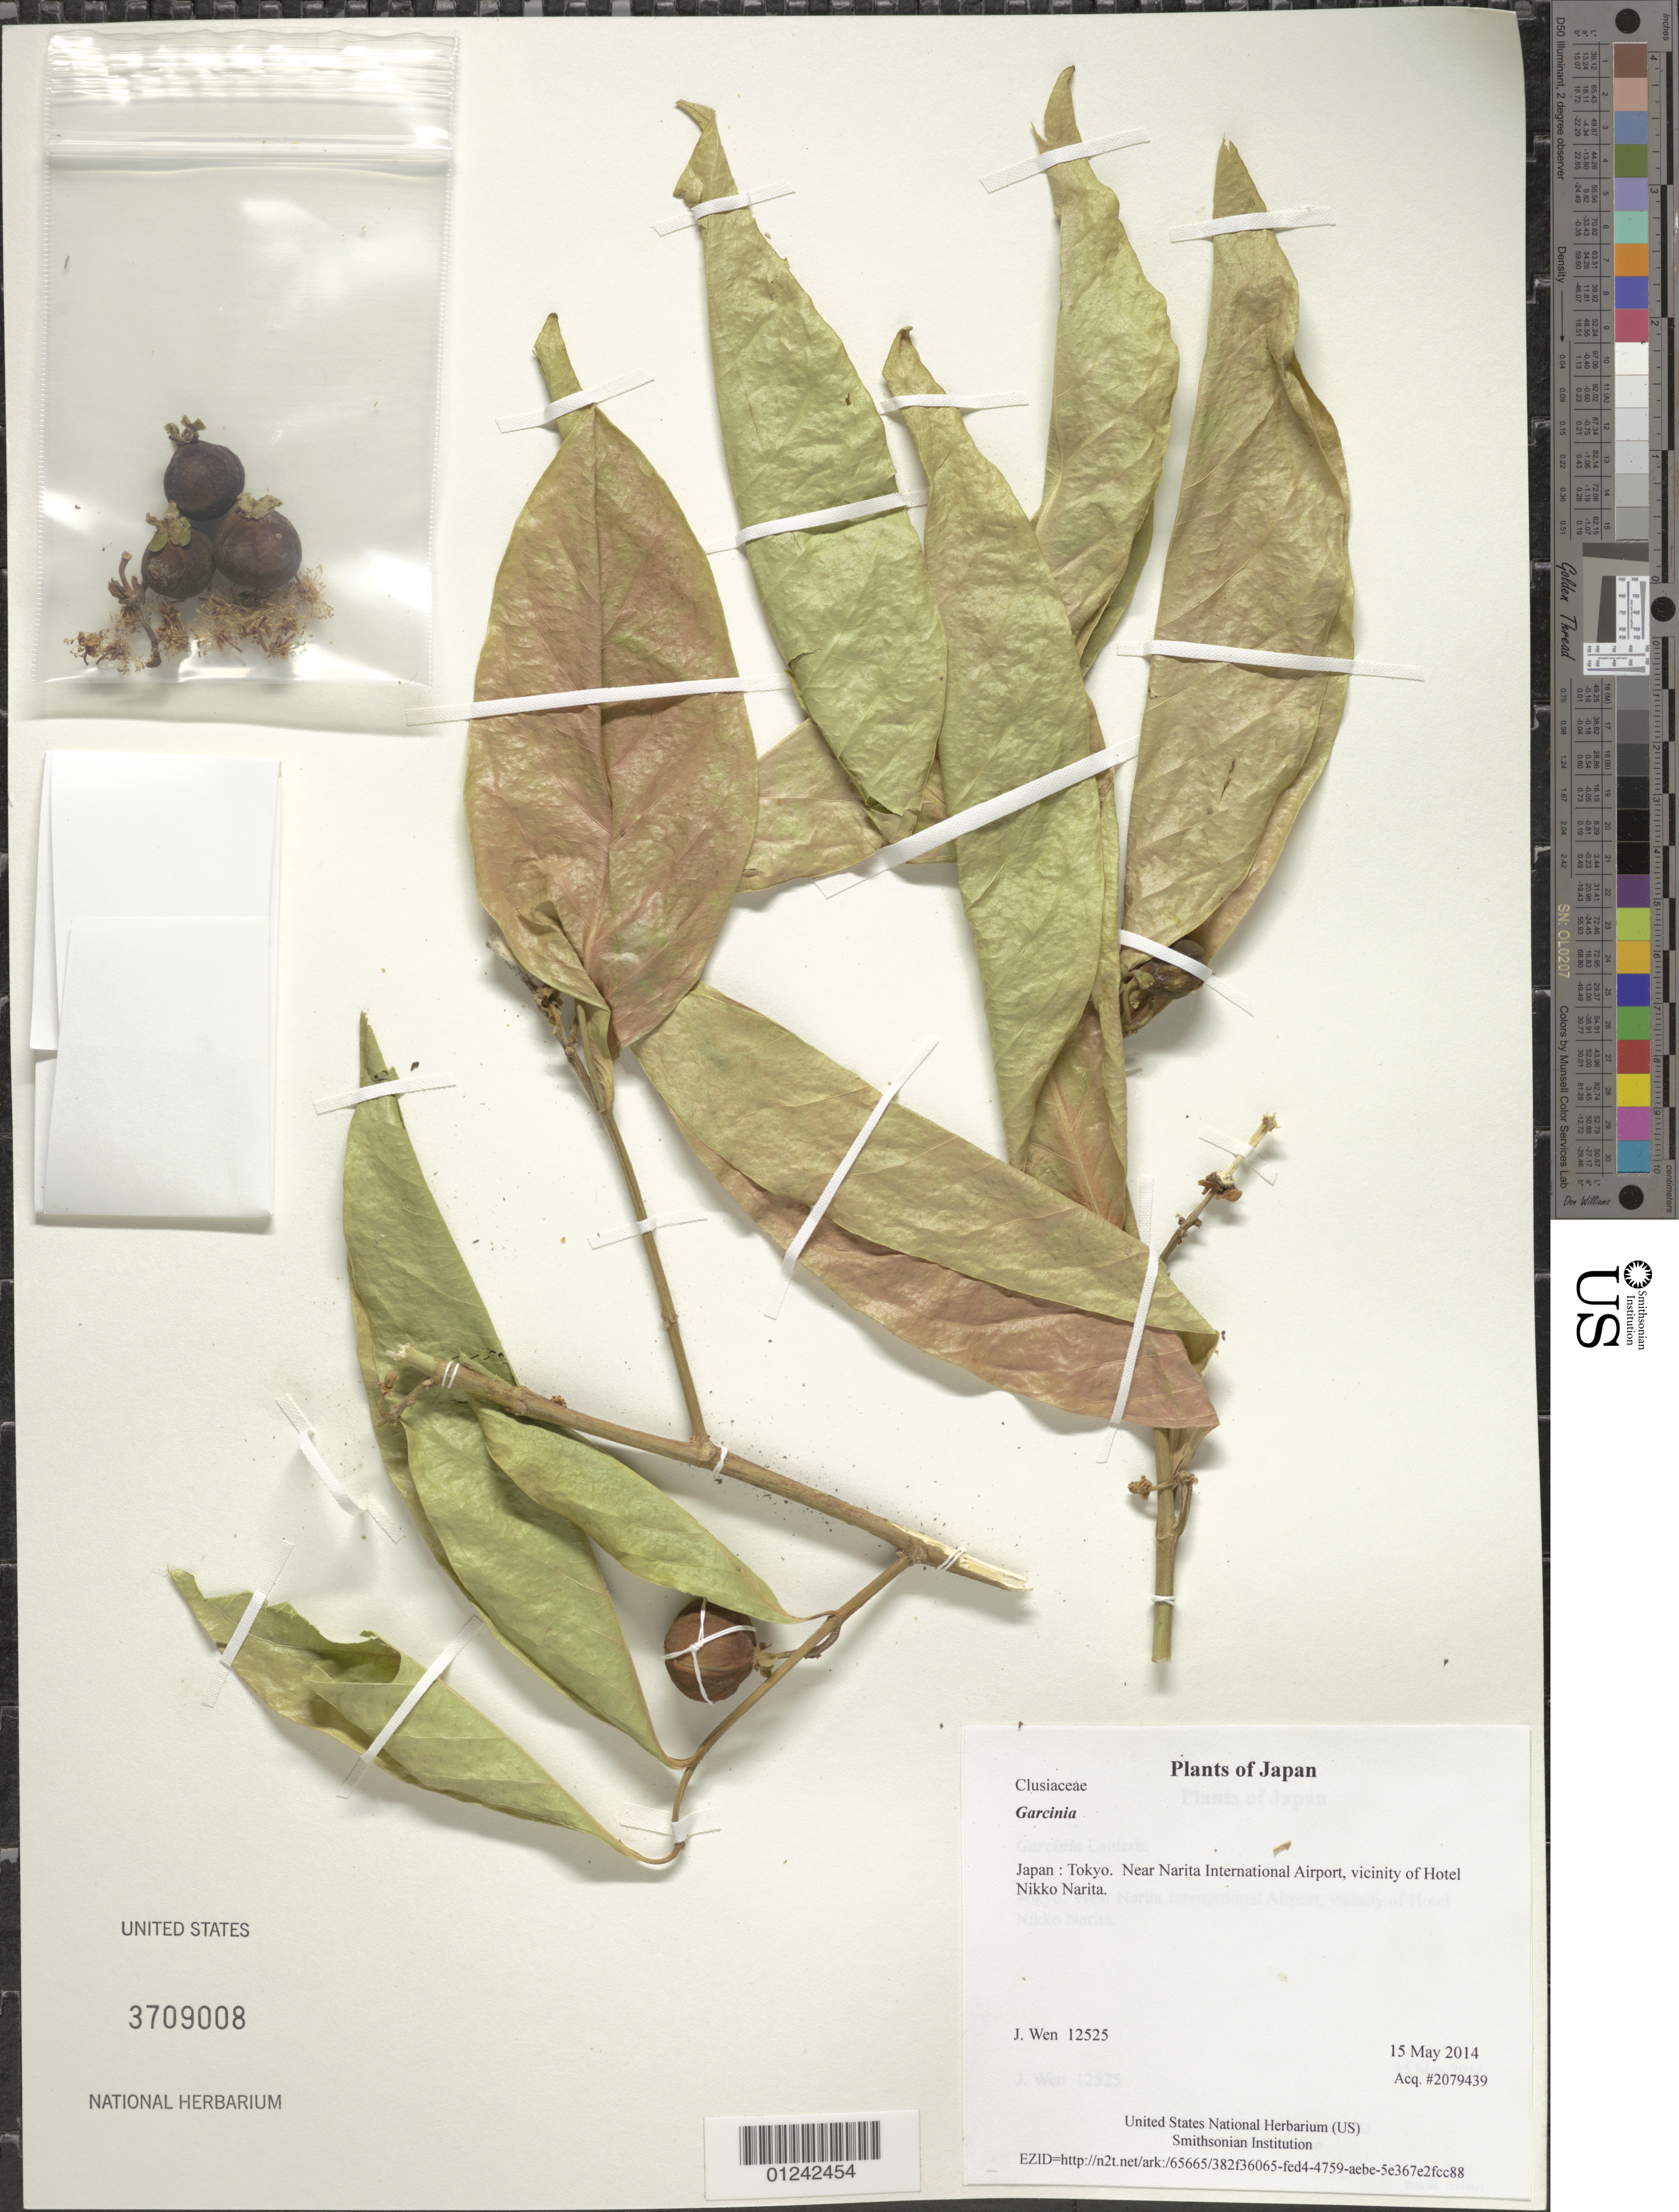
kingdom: Plantae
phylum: Tracheophyta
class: Magnoliopsida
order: Malpighiales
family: Clusiaceae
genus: Garcinia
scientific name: Garcinia sp.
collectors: J. Wen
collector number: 12525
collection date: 2014-05-15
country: Japan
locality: Tokyo. Near Narita International Airport, vicinity of Hotel Nikko Narita.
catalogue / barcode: US 3709008